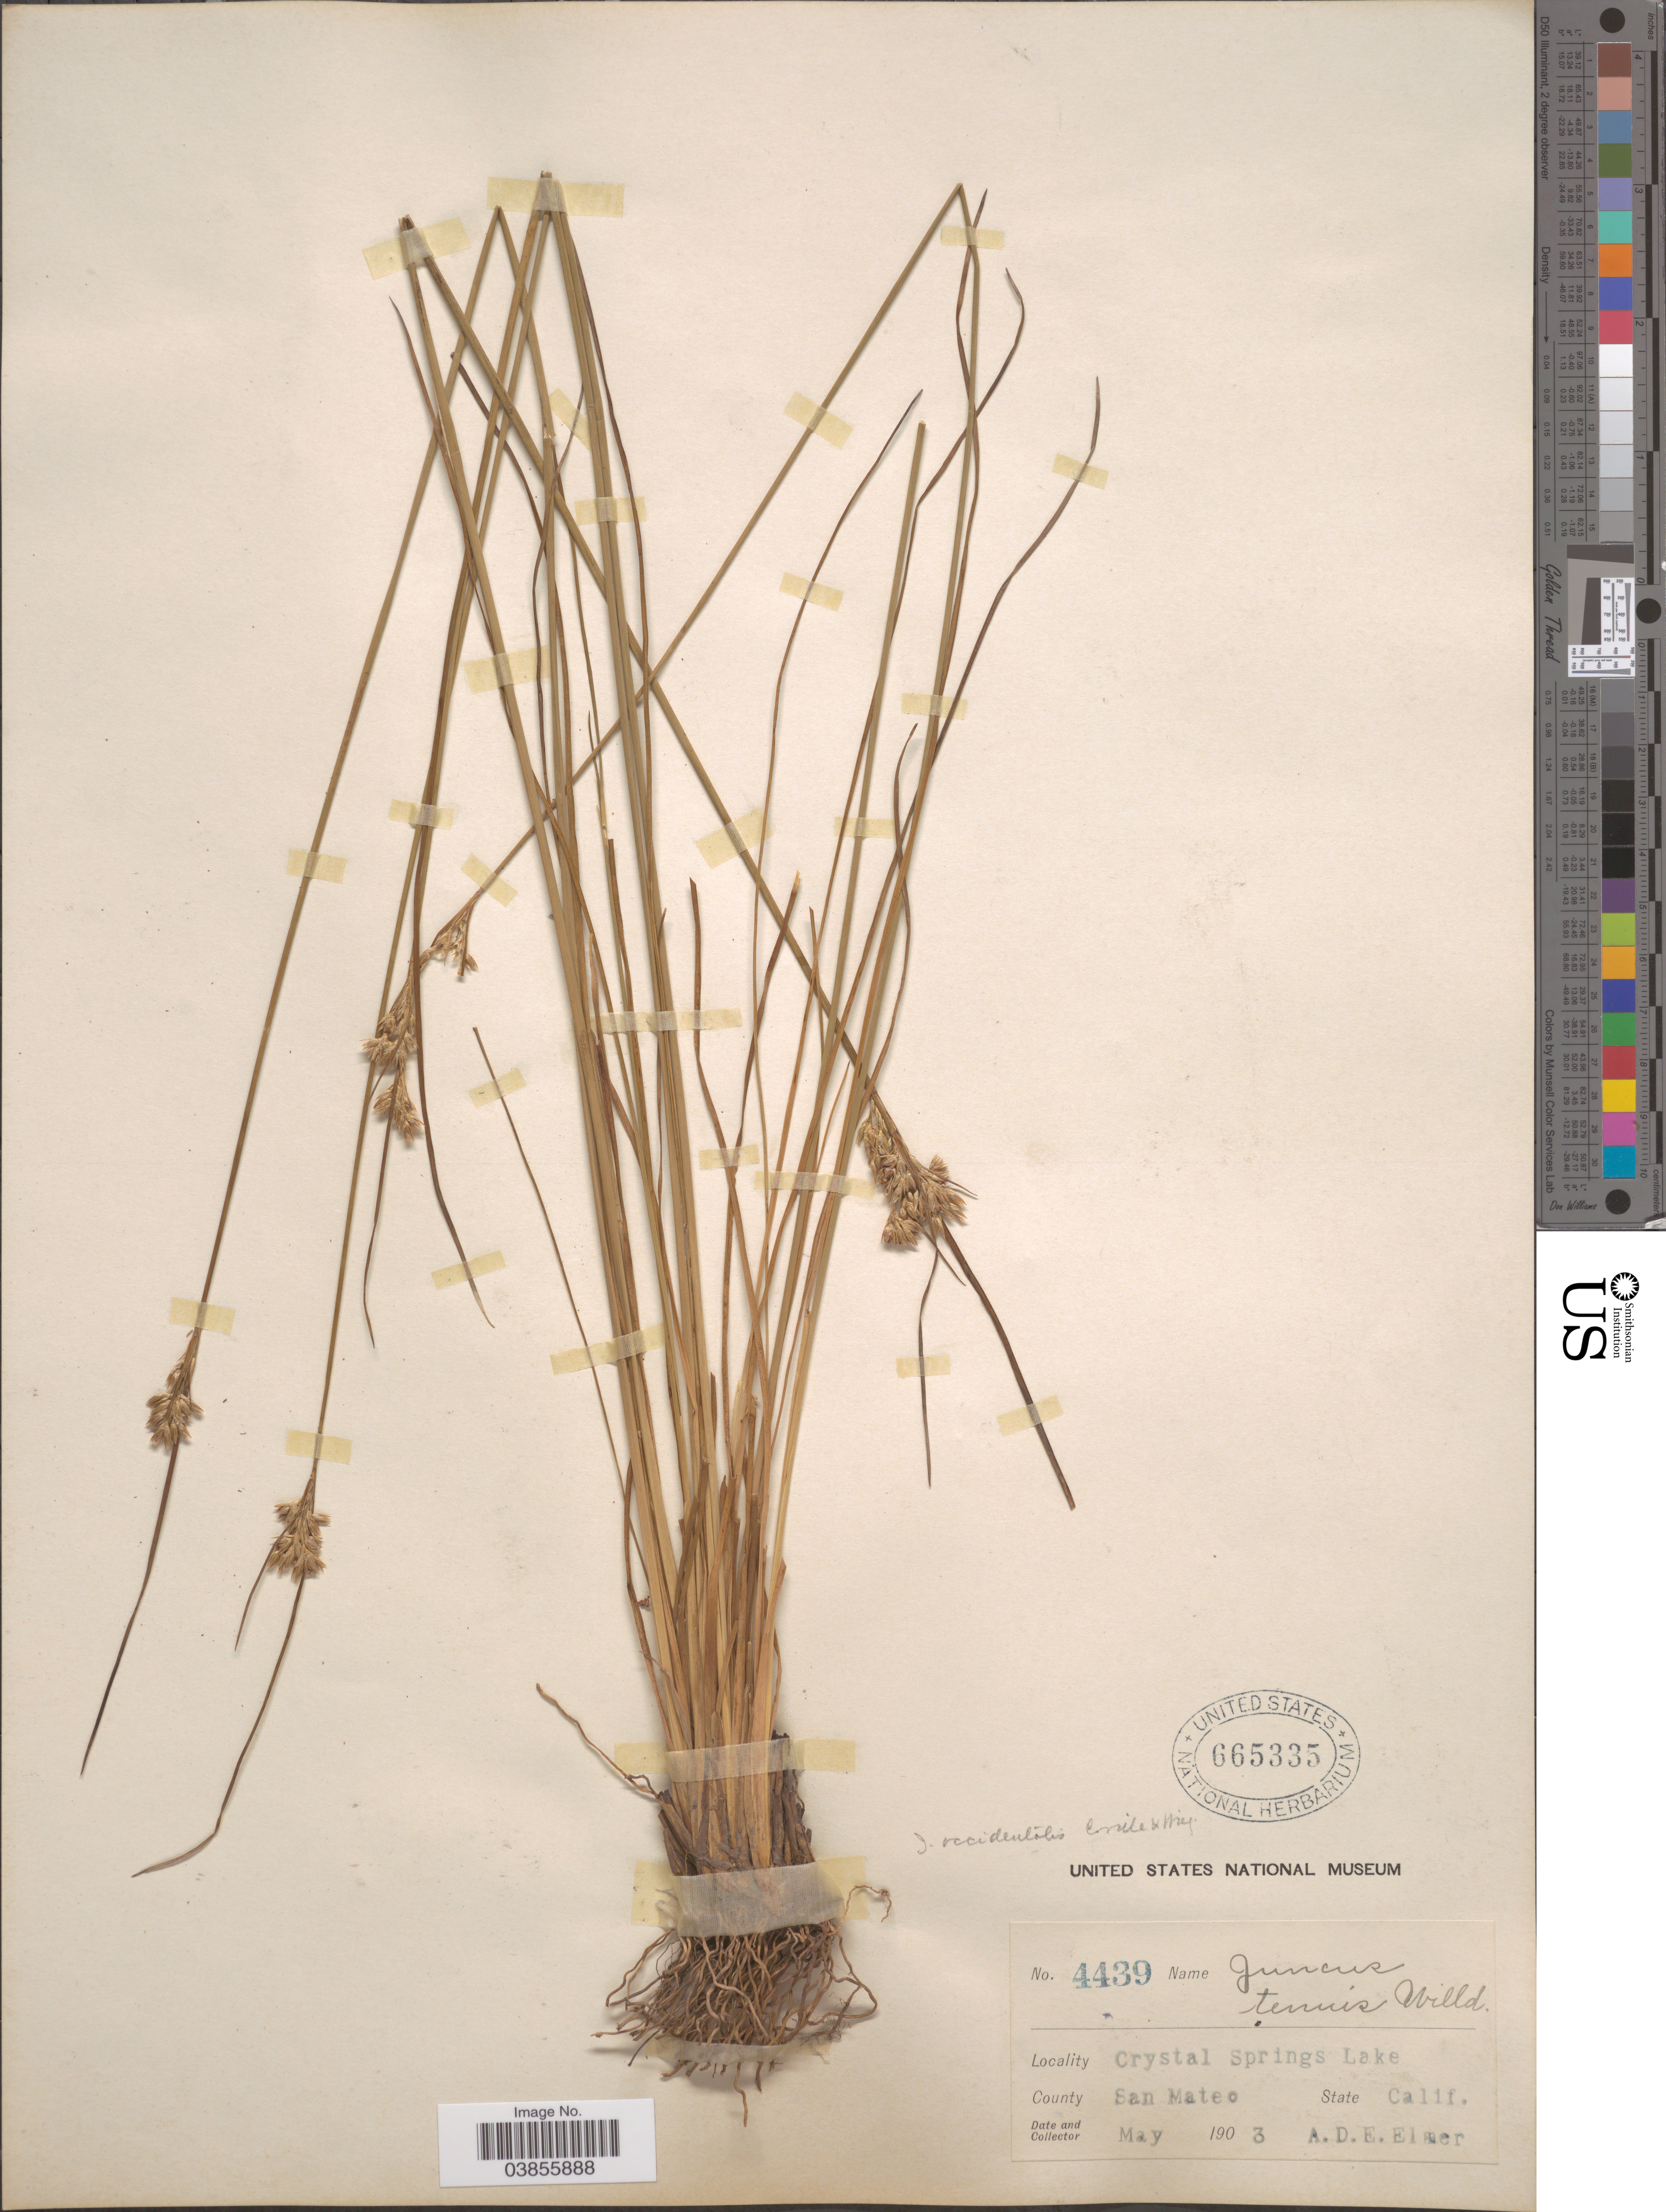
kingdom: Plantae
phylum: Tracheophyta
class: Liliopsida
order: Poales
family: Juncaceae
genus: Juncus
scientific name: Juncus occidentalis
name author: (Coville) Wiegand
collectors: A. D. E. Elmer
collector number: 4439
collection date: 1903-05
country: United States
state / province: California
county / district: San Mateo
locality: Crystal Springs Lake. County San Mateo.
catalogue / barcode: US 665335